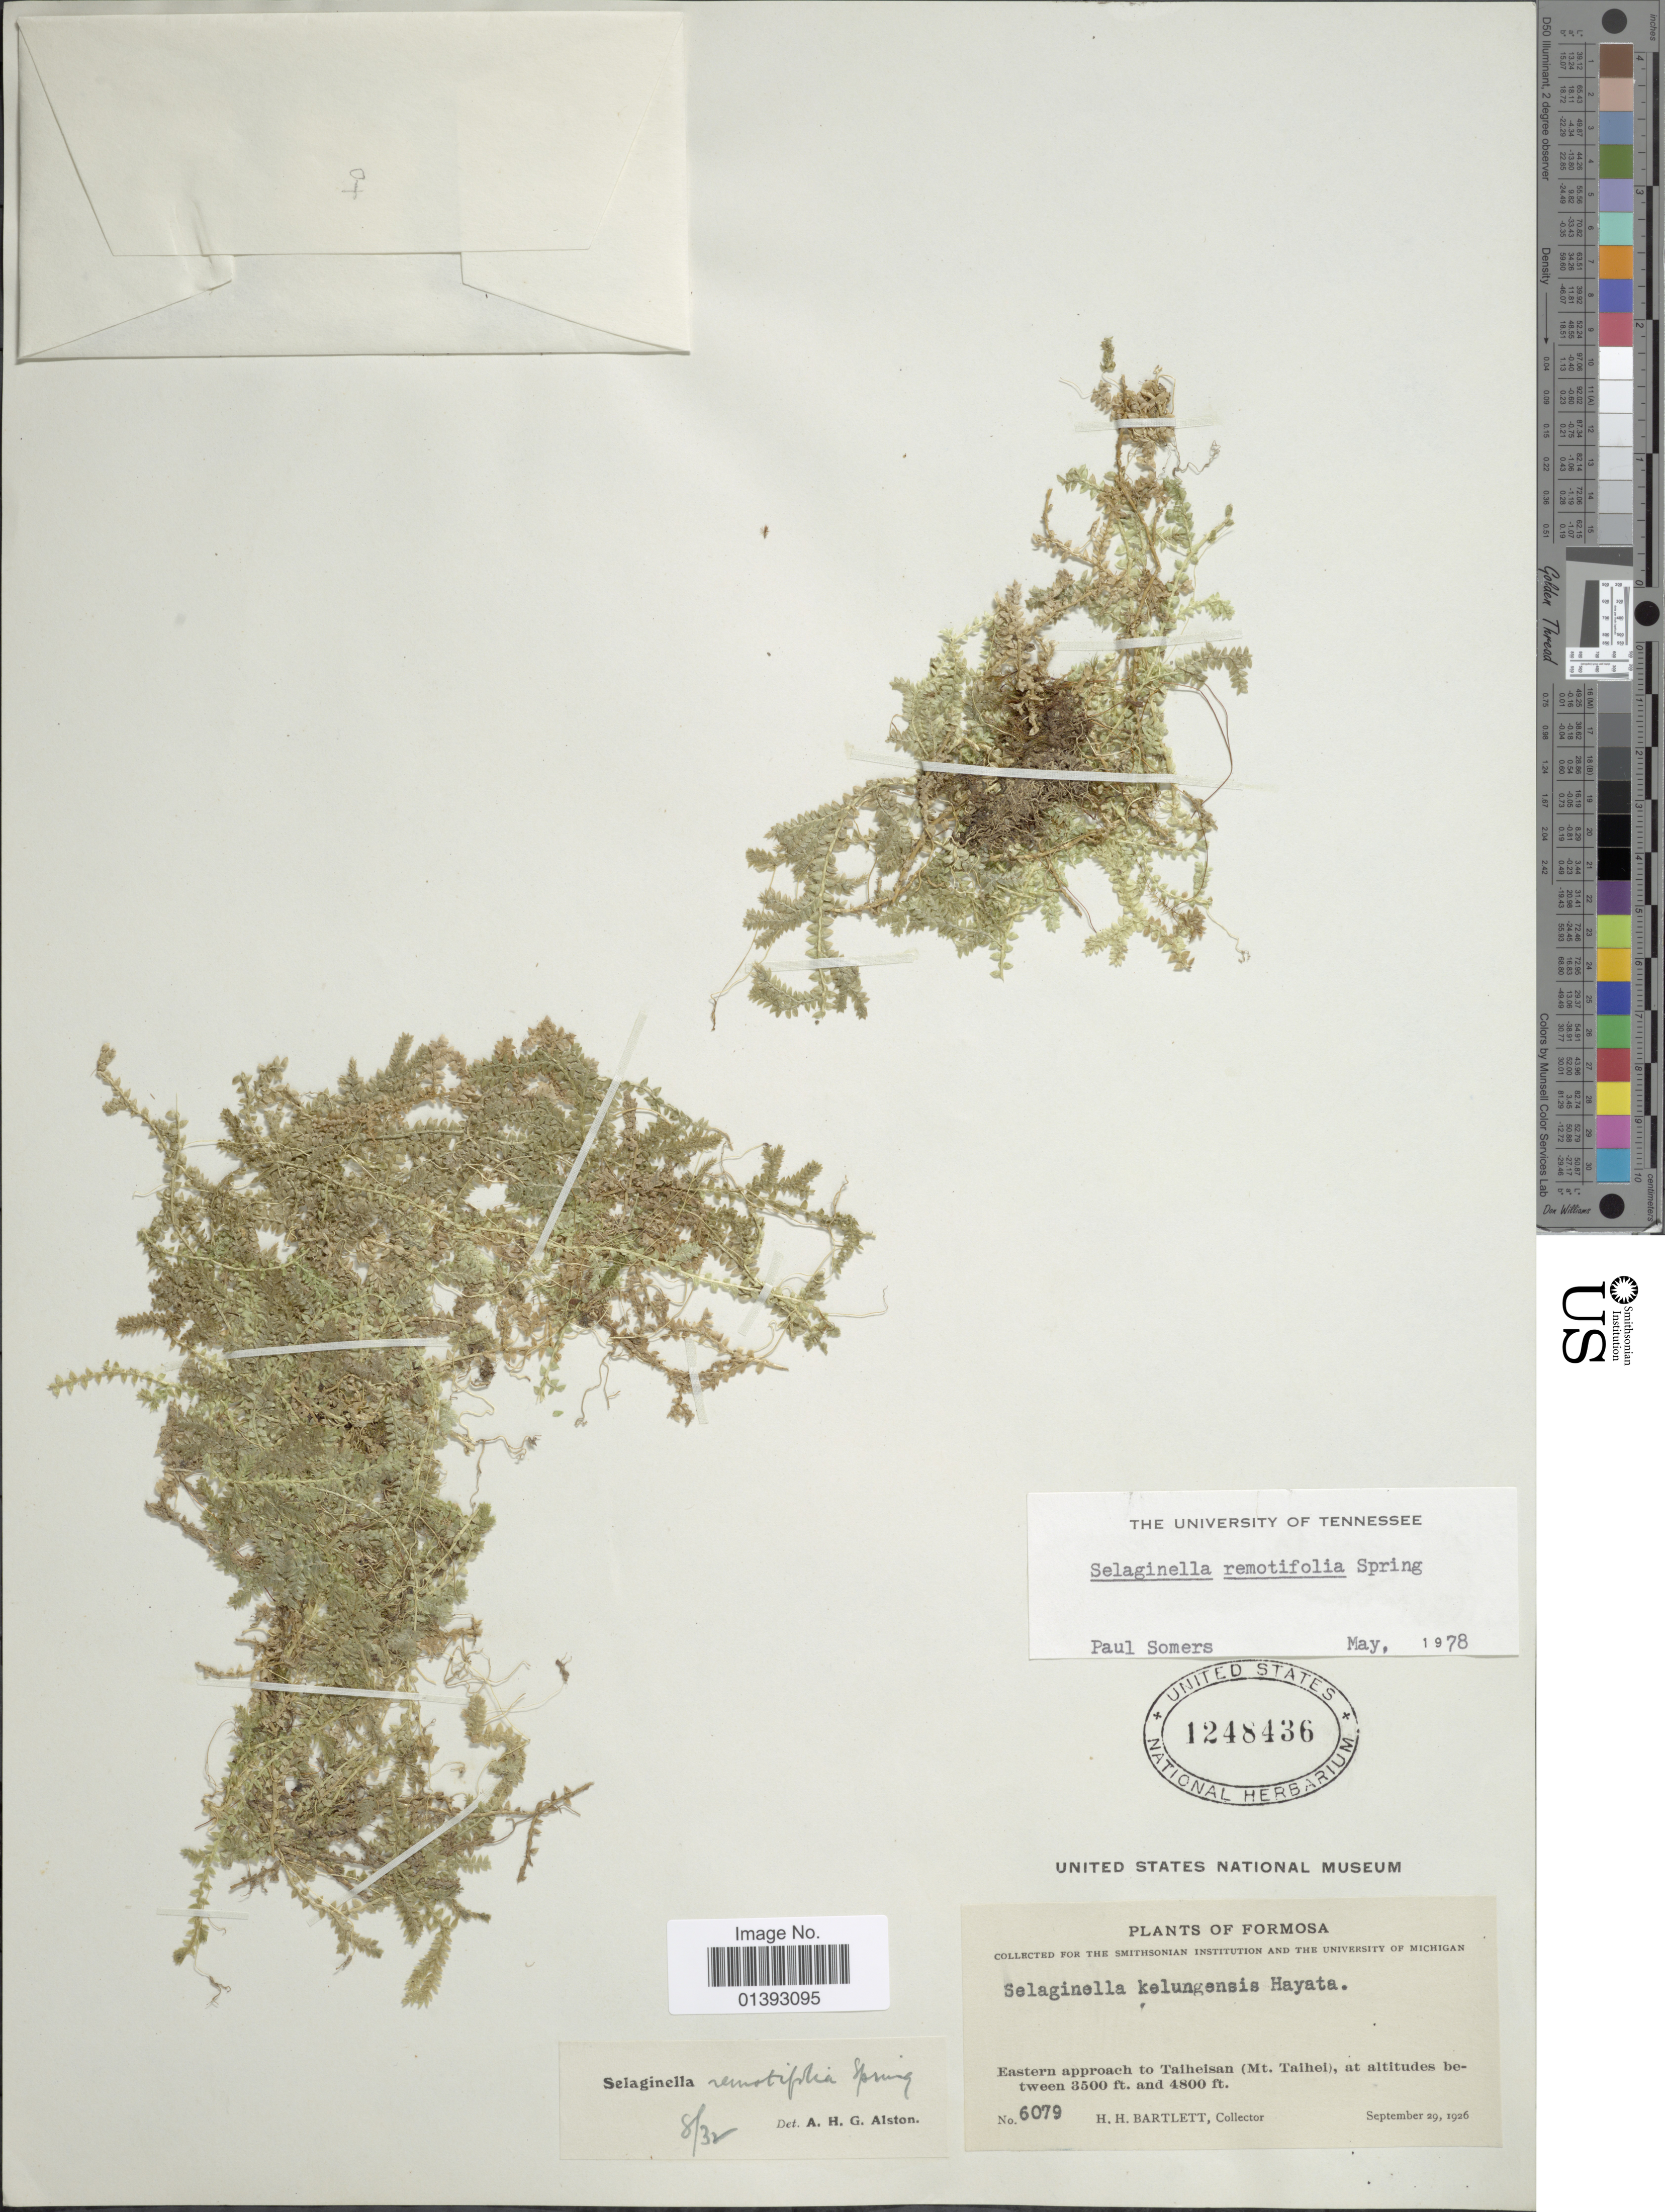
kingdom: Plantae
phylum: Tracheophyta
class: Lycopodiopsida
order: Selaginellales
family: Selaginellaceae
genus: Selaginella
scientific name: Selaginella remotifolia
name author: Spring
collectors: H. H. Bartlett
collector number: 6079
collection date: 1926-09-29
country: Taiwan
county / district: Yilan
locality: Eastern approach to Taiheisan(Mt. Taihei)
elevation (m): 1067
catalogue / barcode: US 1248436